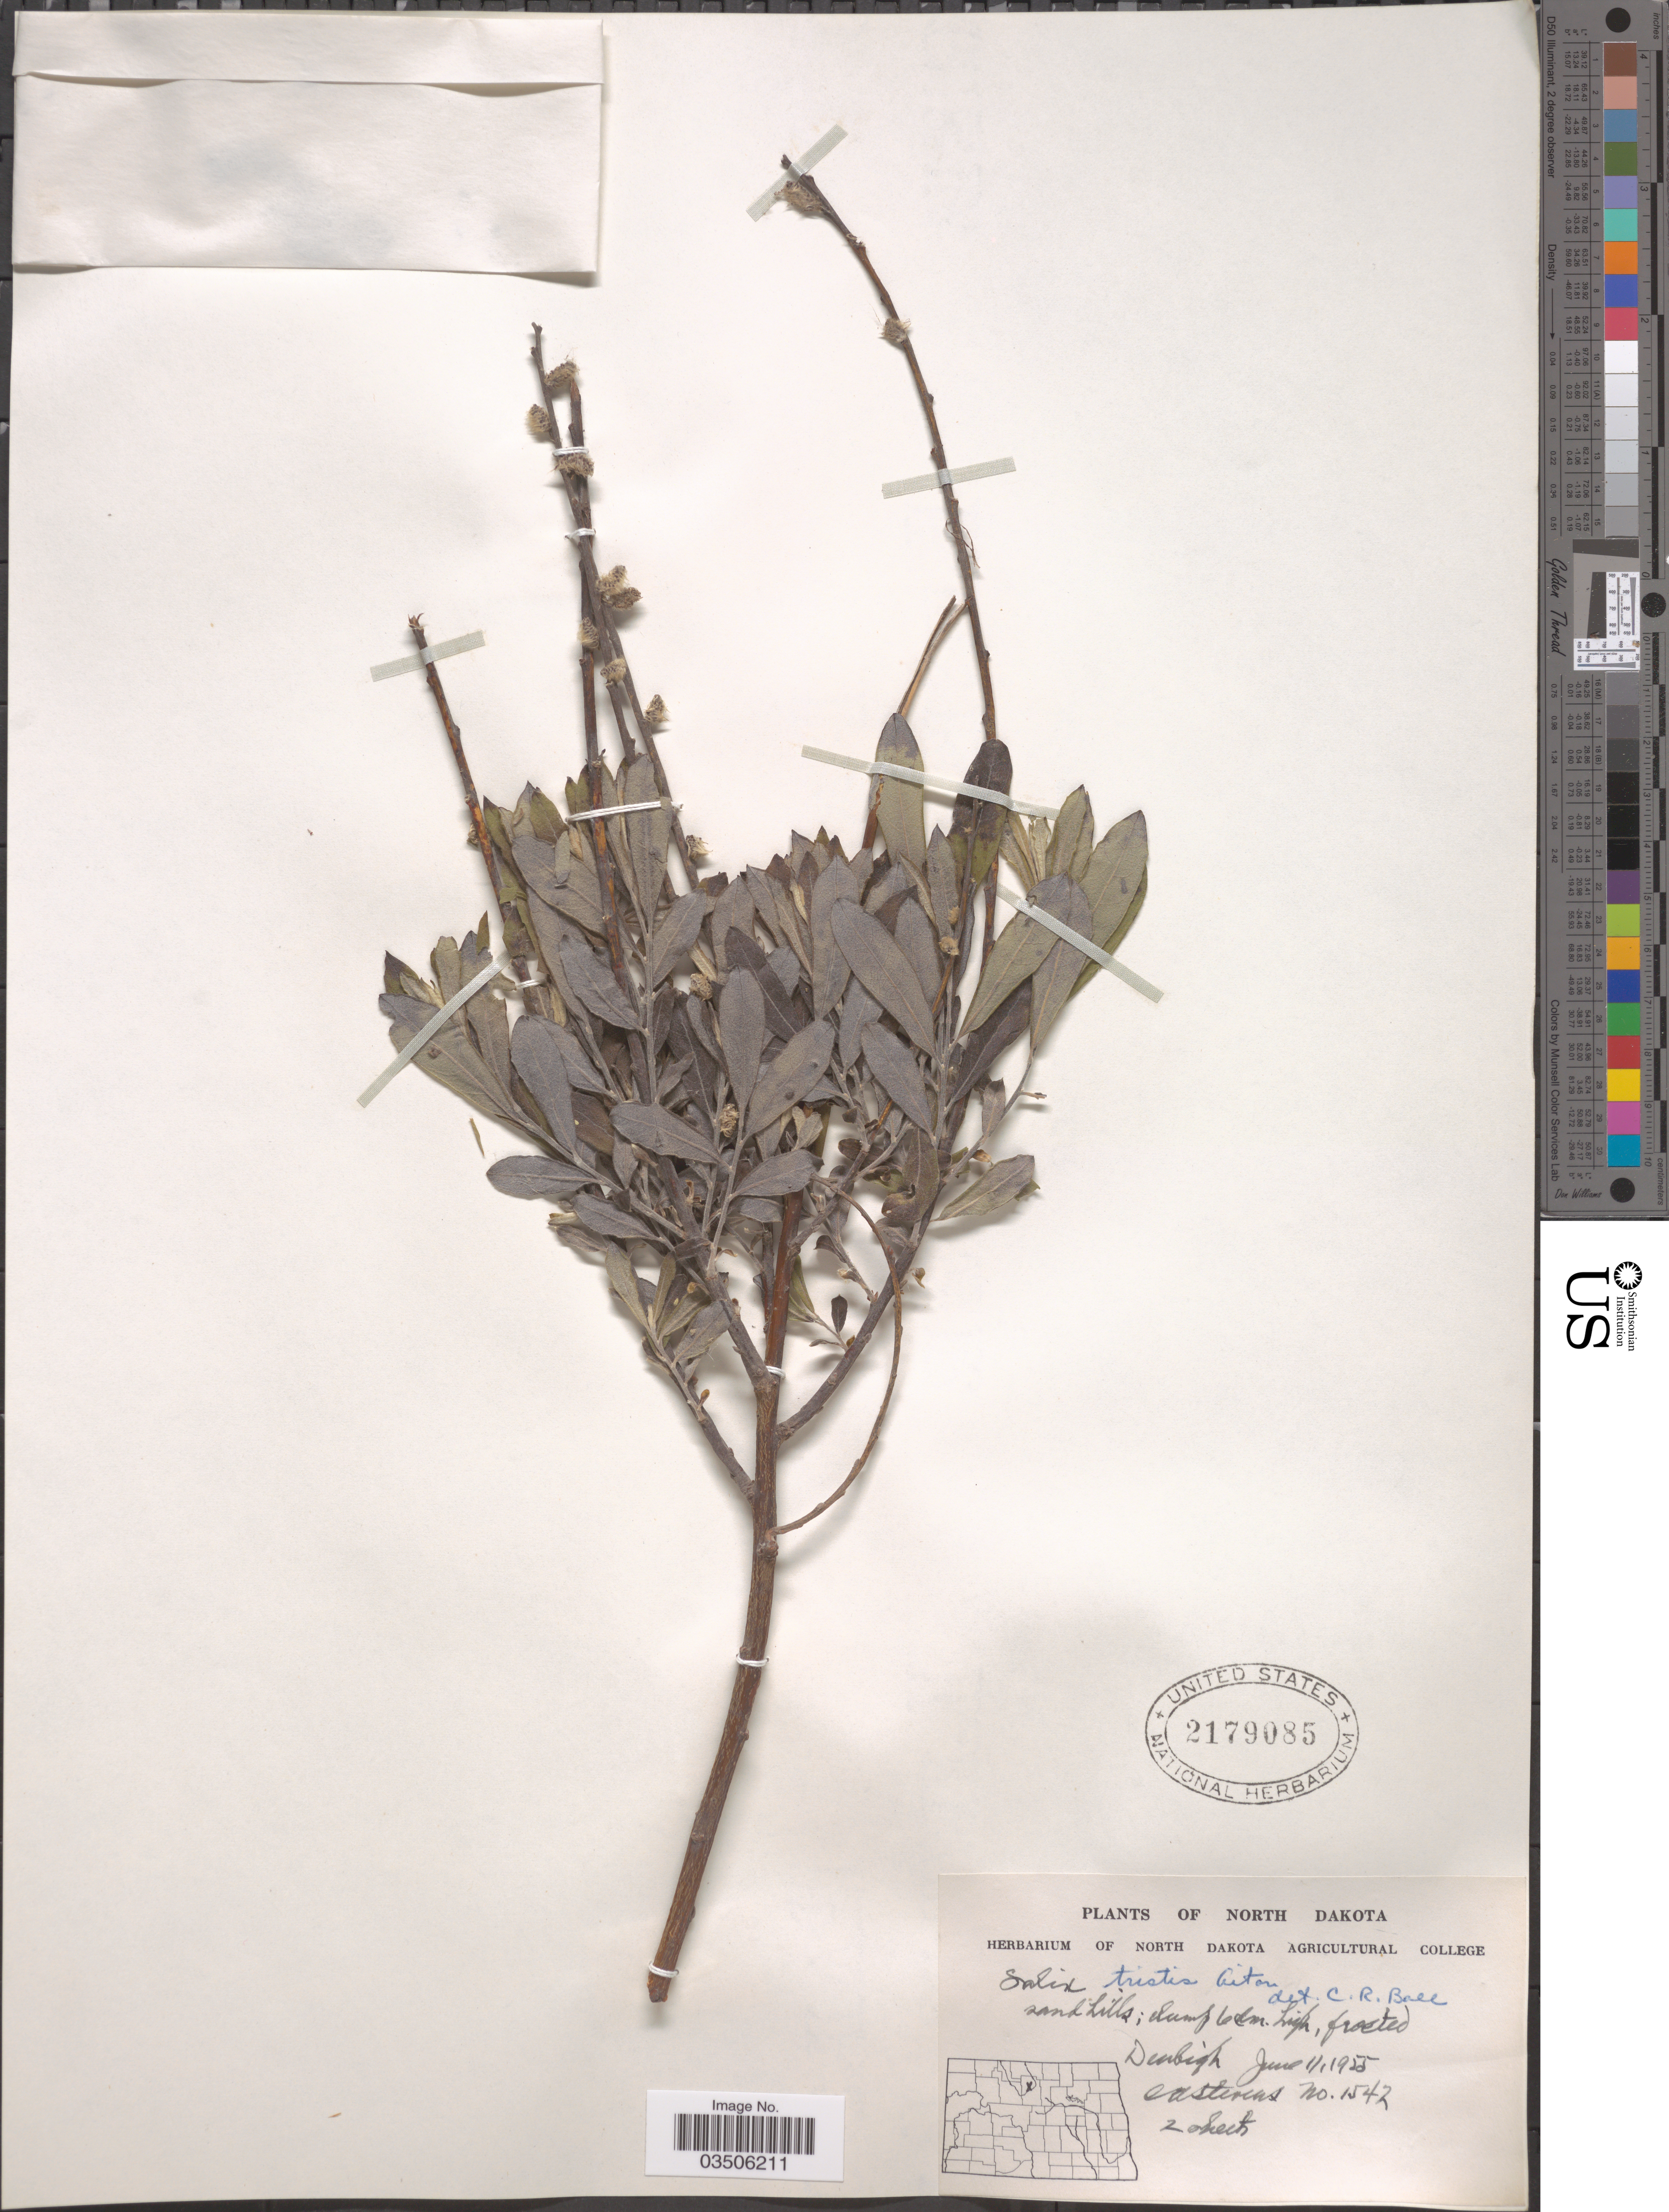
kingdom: Plantae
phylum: Tracheophyta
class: Magnoliopsida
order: Malpighiales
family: Salicaceae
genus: Salix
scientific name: Salix tristis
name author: Aiton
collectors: O. A. Stevens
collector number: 1542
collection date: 1955-06-11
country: United States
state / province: North Dakota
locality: Denbigh.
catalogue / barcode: US 2179085